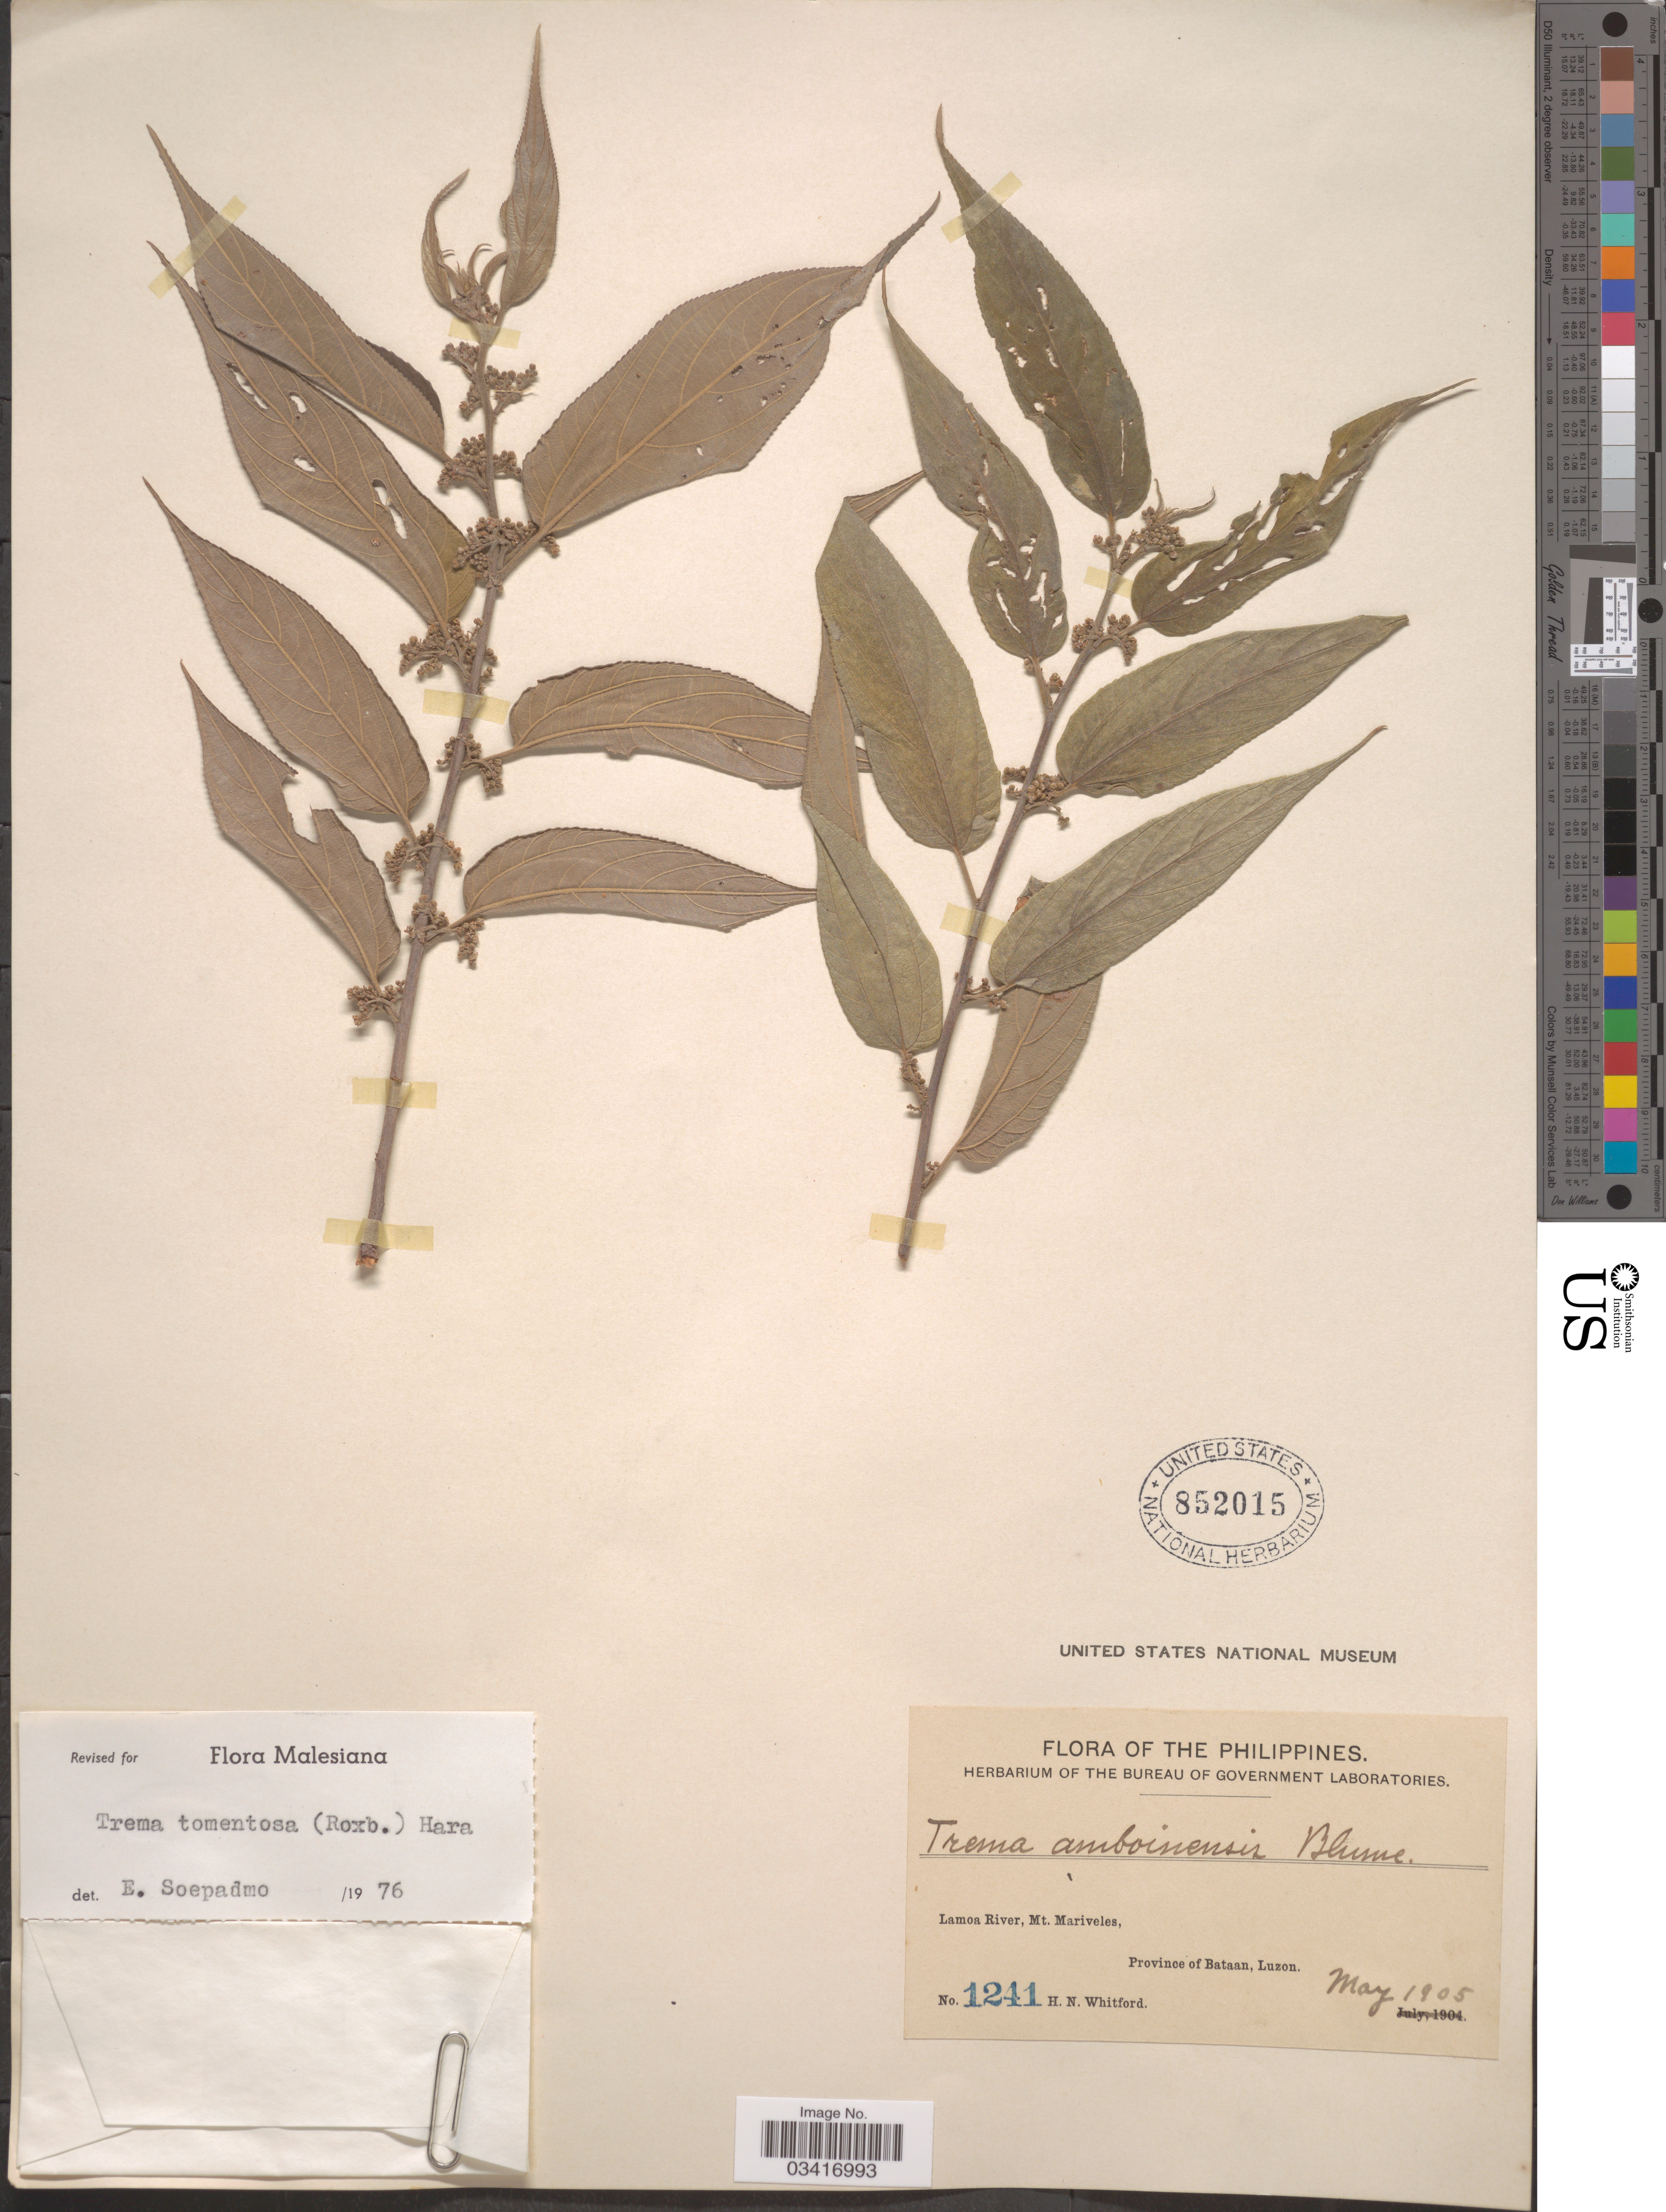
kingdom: Plantae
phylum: Tracheophyta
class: Magnoliopsida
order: Rosales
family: Cannabaceae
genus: Trema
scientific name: Trema tomentosum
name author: (Roxb.) Y. Hara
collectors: H. N. Whitford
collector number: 1241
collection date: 1905-05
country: Philippines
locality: Lamoa River, Mt. Mariveles. Province of Bataan, Luzon.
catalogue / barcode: US 852015